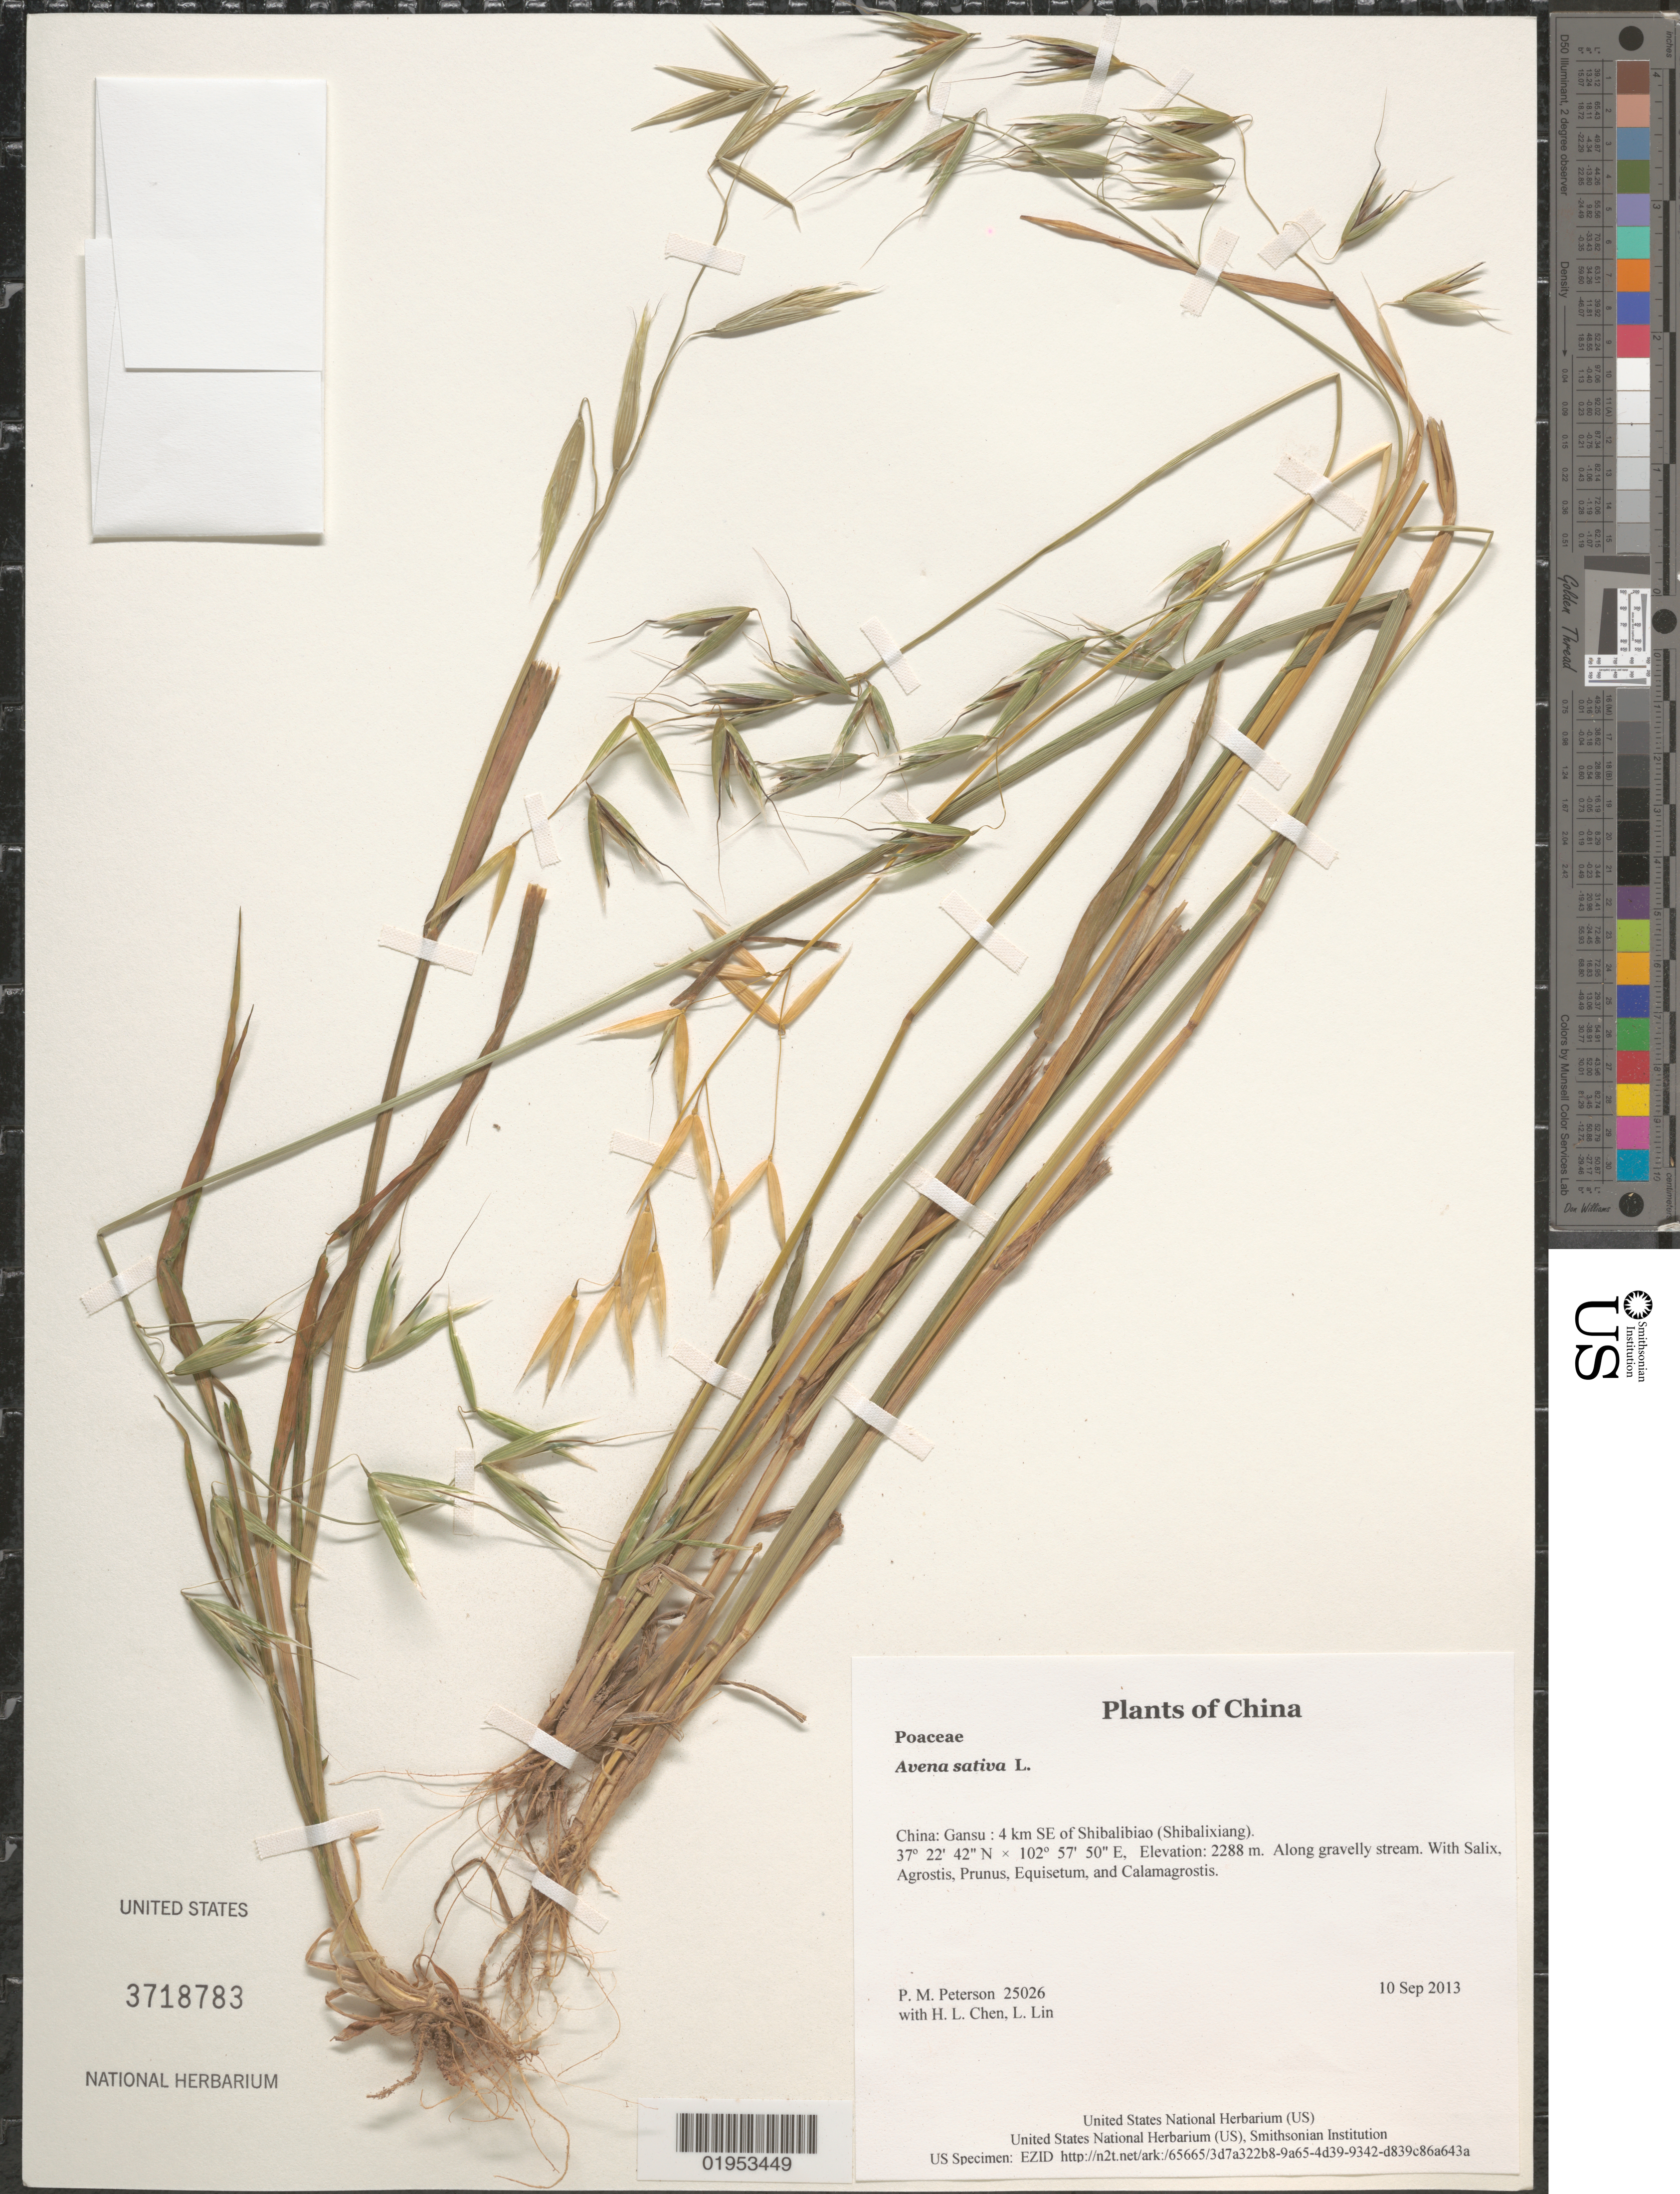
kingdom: Plantae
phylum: Tracheophyta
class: Liliopsida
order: Poales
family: Poaceae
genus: Avena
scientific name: Avena sativa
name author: L.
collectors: P. M. Peterson, H. L. Chen & L. Lin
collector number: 25026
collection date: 2013-09-10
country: China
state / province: Gansu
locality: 4 km SE of Shibalibiao (Shibalixiang).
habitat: Along gravelly stream.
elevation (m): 2288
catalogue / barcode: US 3718783